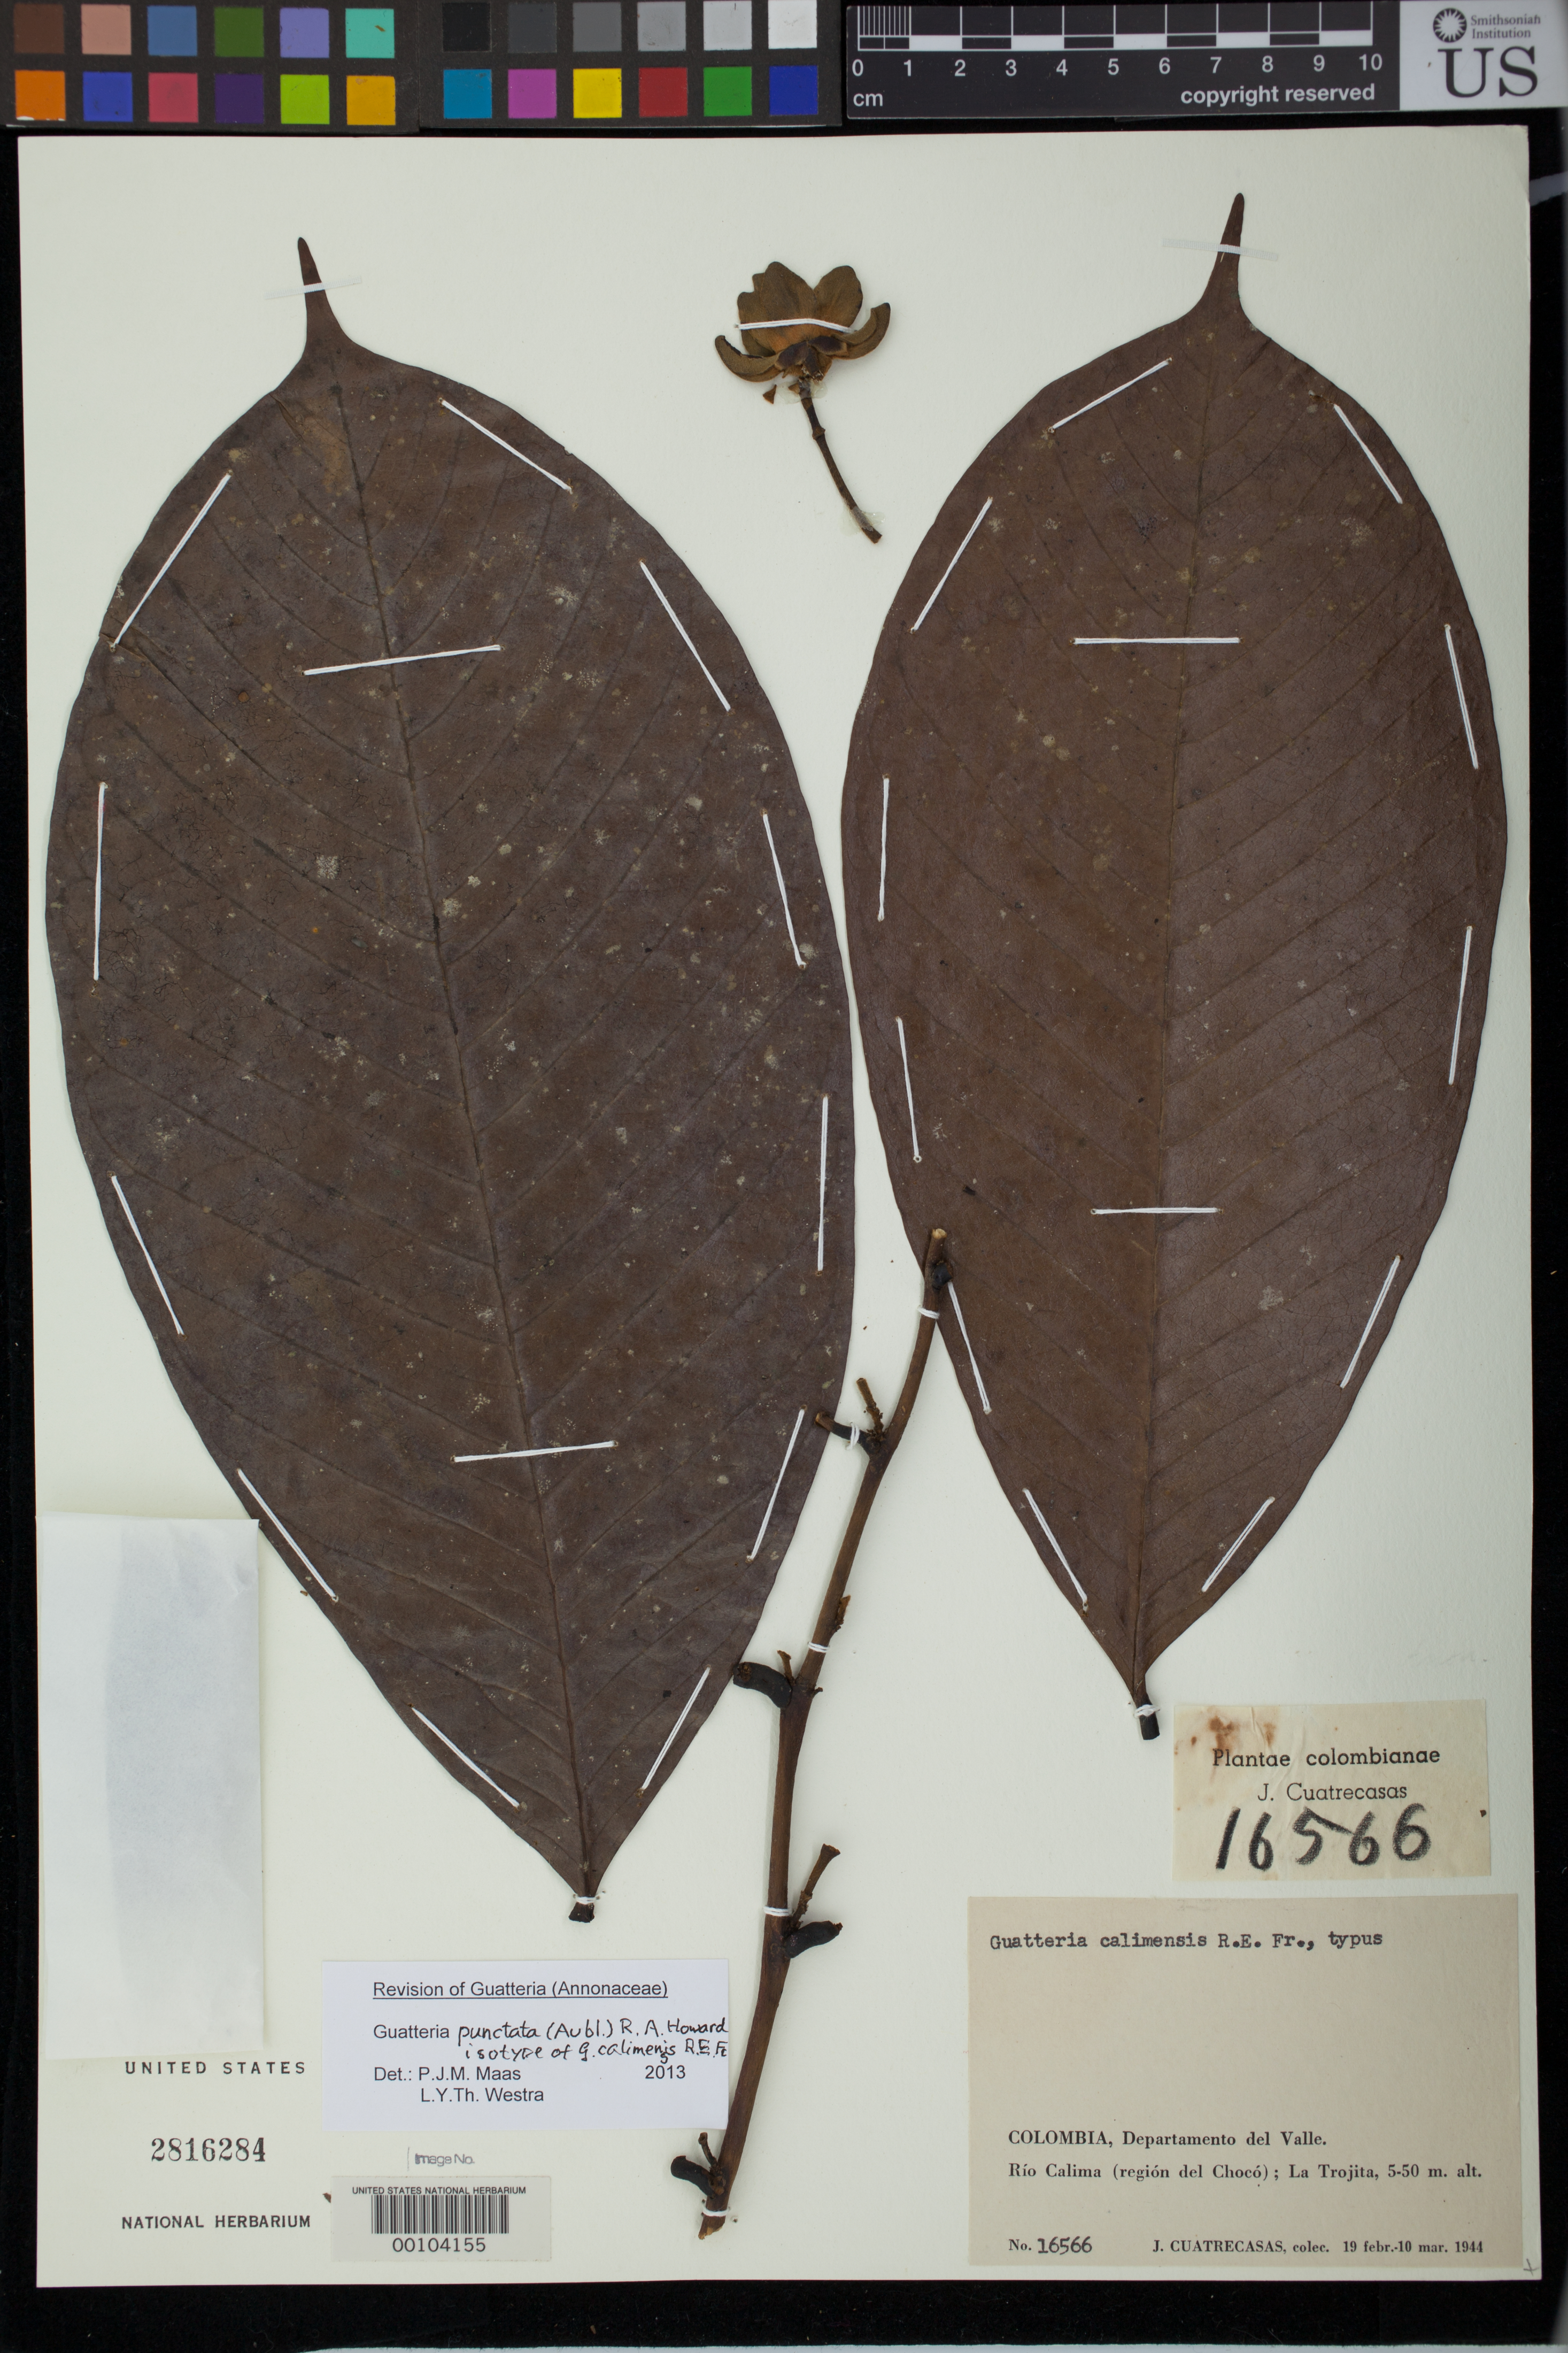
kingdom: Plantae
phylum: Tracheophyta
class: Magnoliopsida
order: Magnoliales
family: Annonaceae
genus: Guatteria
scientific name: Guatteria calimensis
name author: R.E. Fr.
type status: Isotype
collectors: J. Cuatrecasas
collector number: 16566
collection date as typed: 19 Feb 1944 to 10 Mar 1944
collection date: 1944-02-19/1944-03-10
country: Colombia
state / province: Valle del Cauca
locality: Rio Calima, La Tojita.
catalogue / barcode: US 2816284